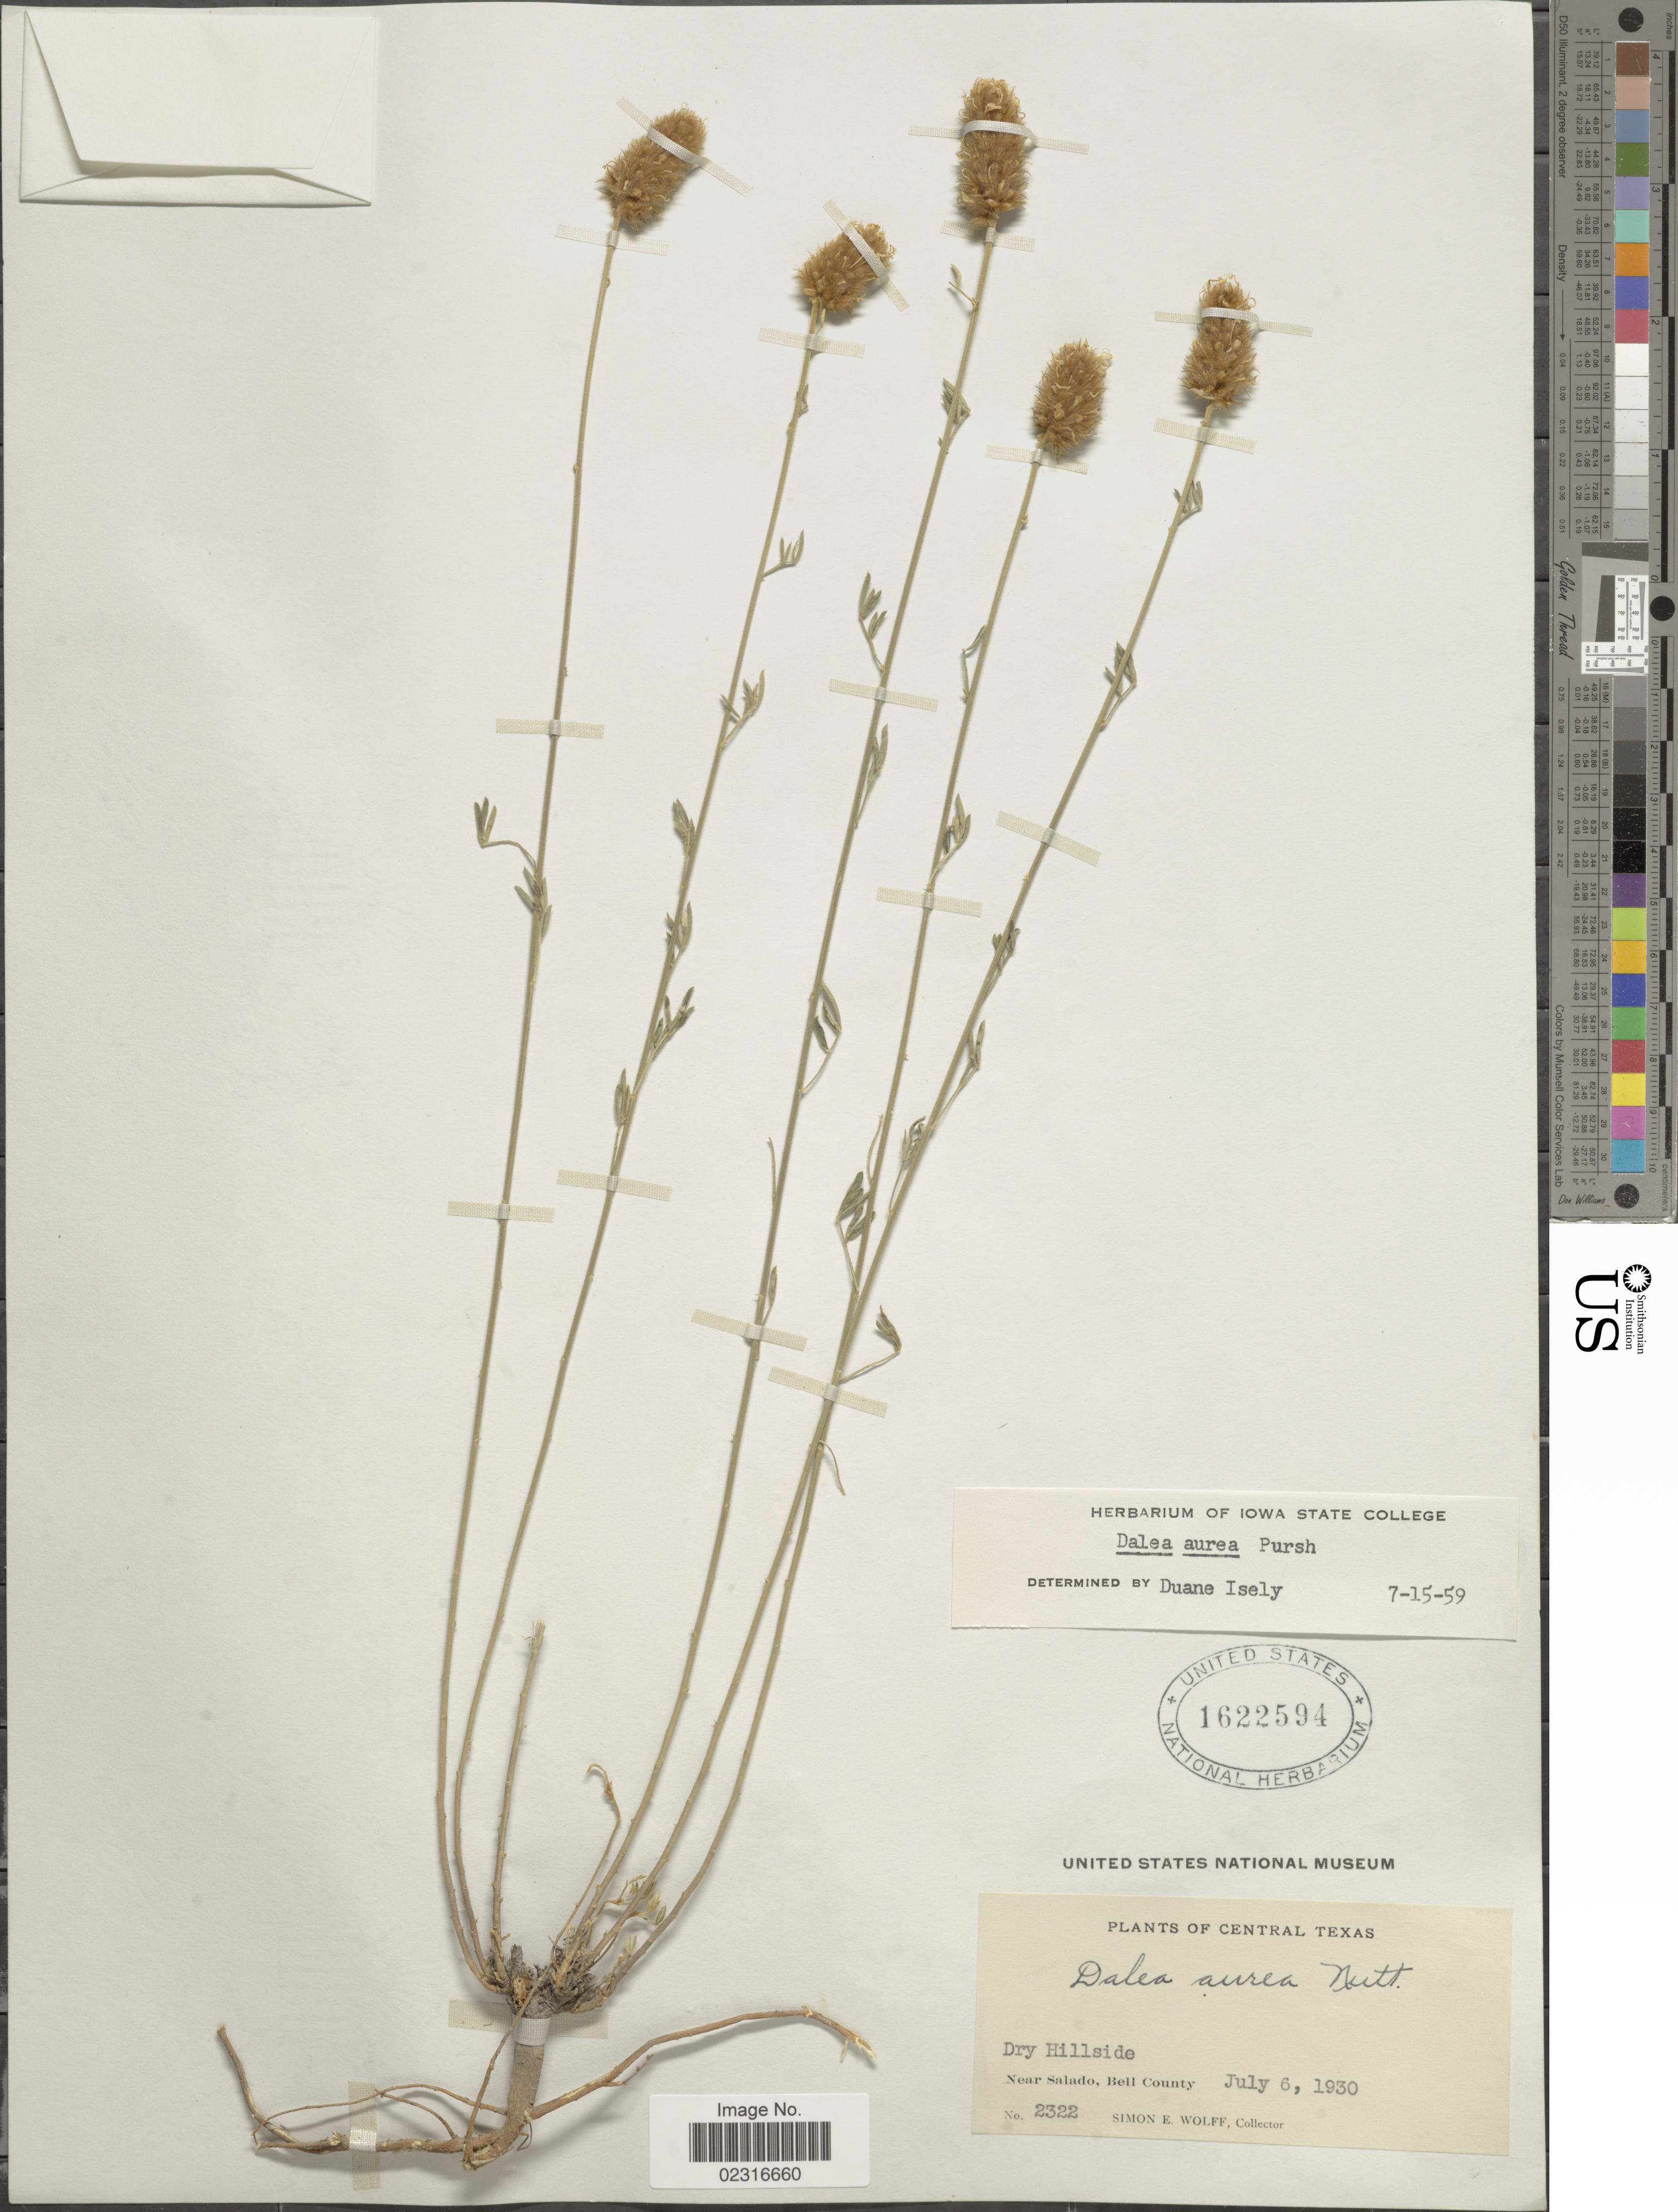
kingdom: Plantae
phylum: Tracheophyta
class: Magnoliopsida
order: Fabales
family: Fabaceae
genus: Dalea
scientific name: Dalea aurea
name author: Nutt. ex Pursh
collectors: S. E. Wolff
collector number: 2322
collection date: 1930-07-06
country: United States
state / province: Texas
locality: Central Texas. Near Salado, Bell County.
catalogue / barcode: US 1622594